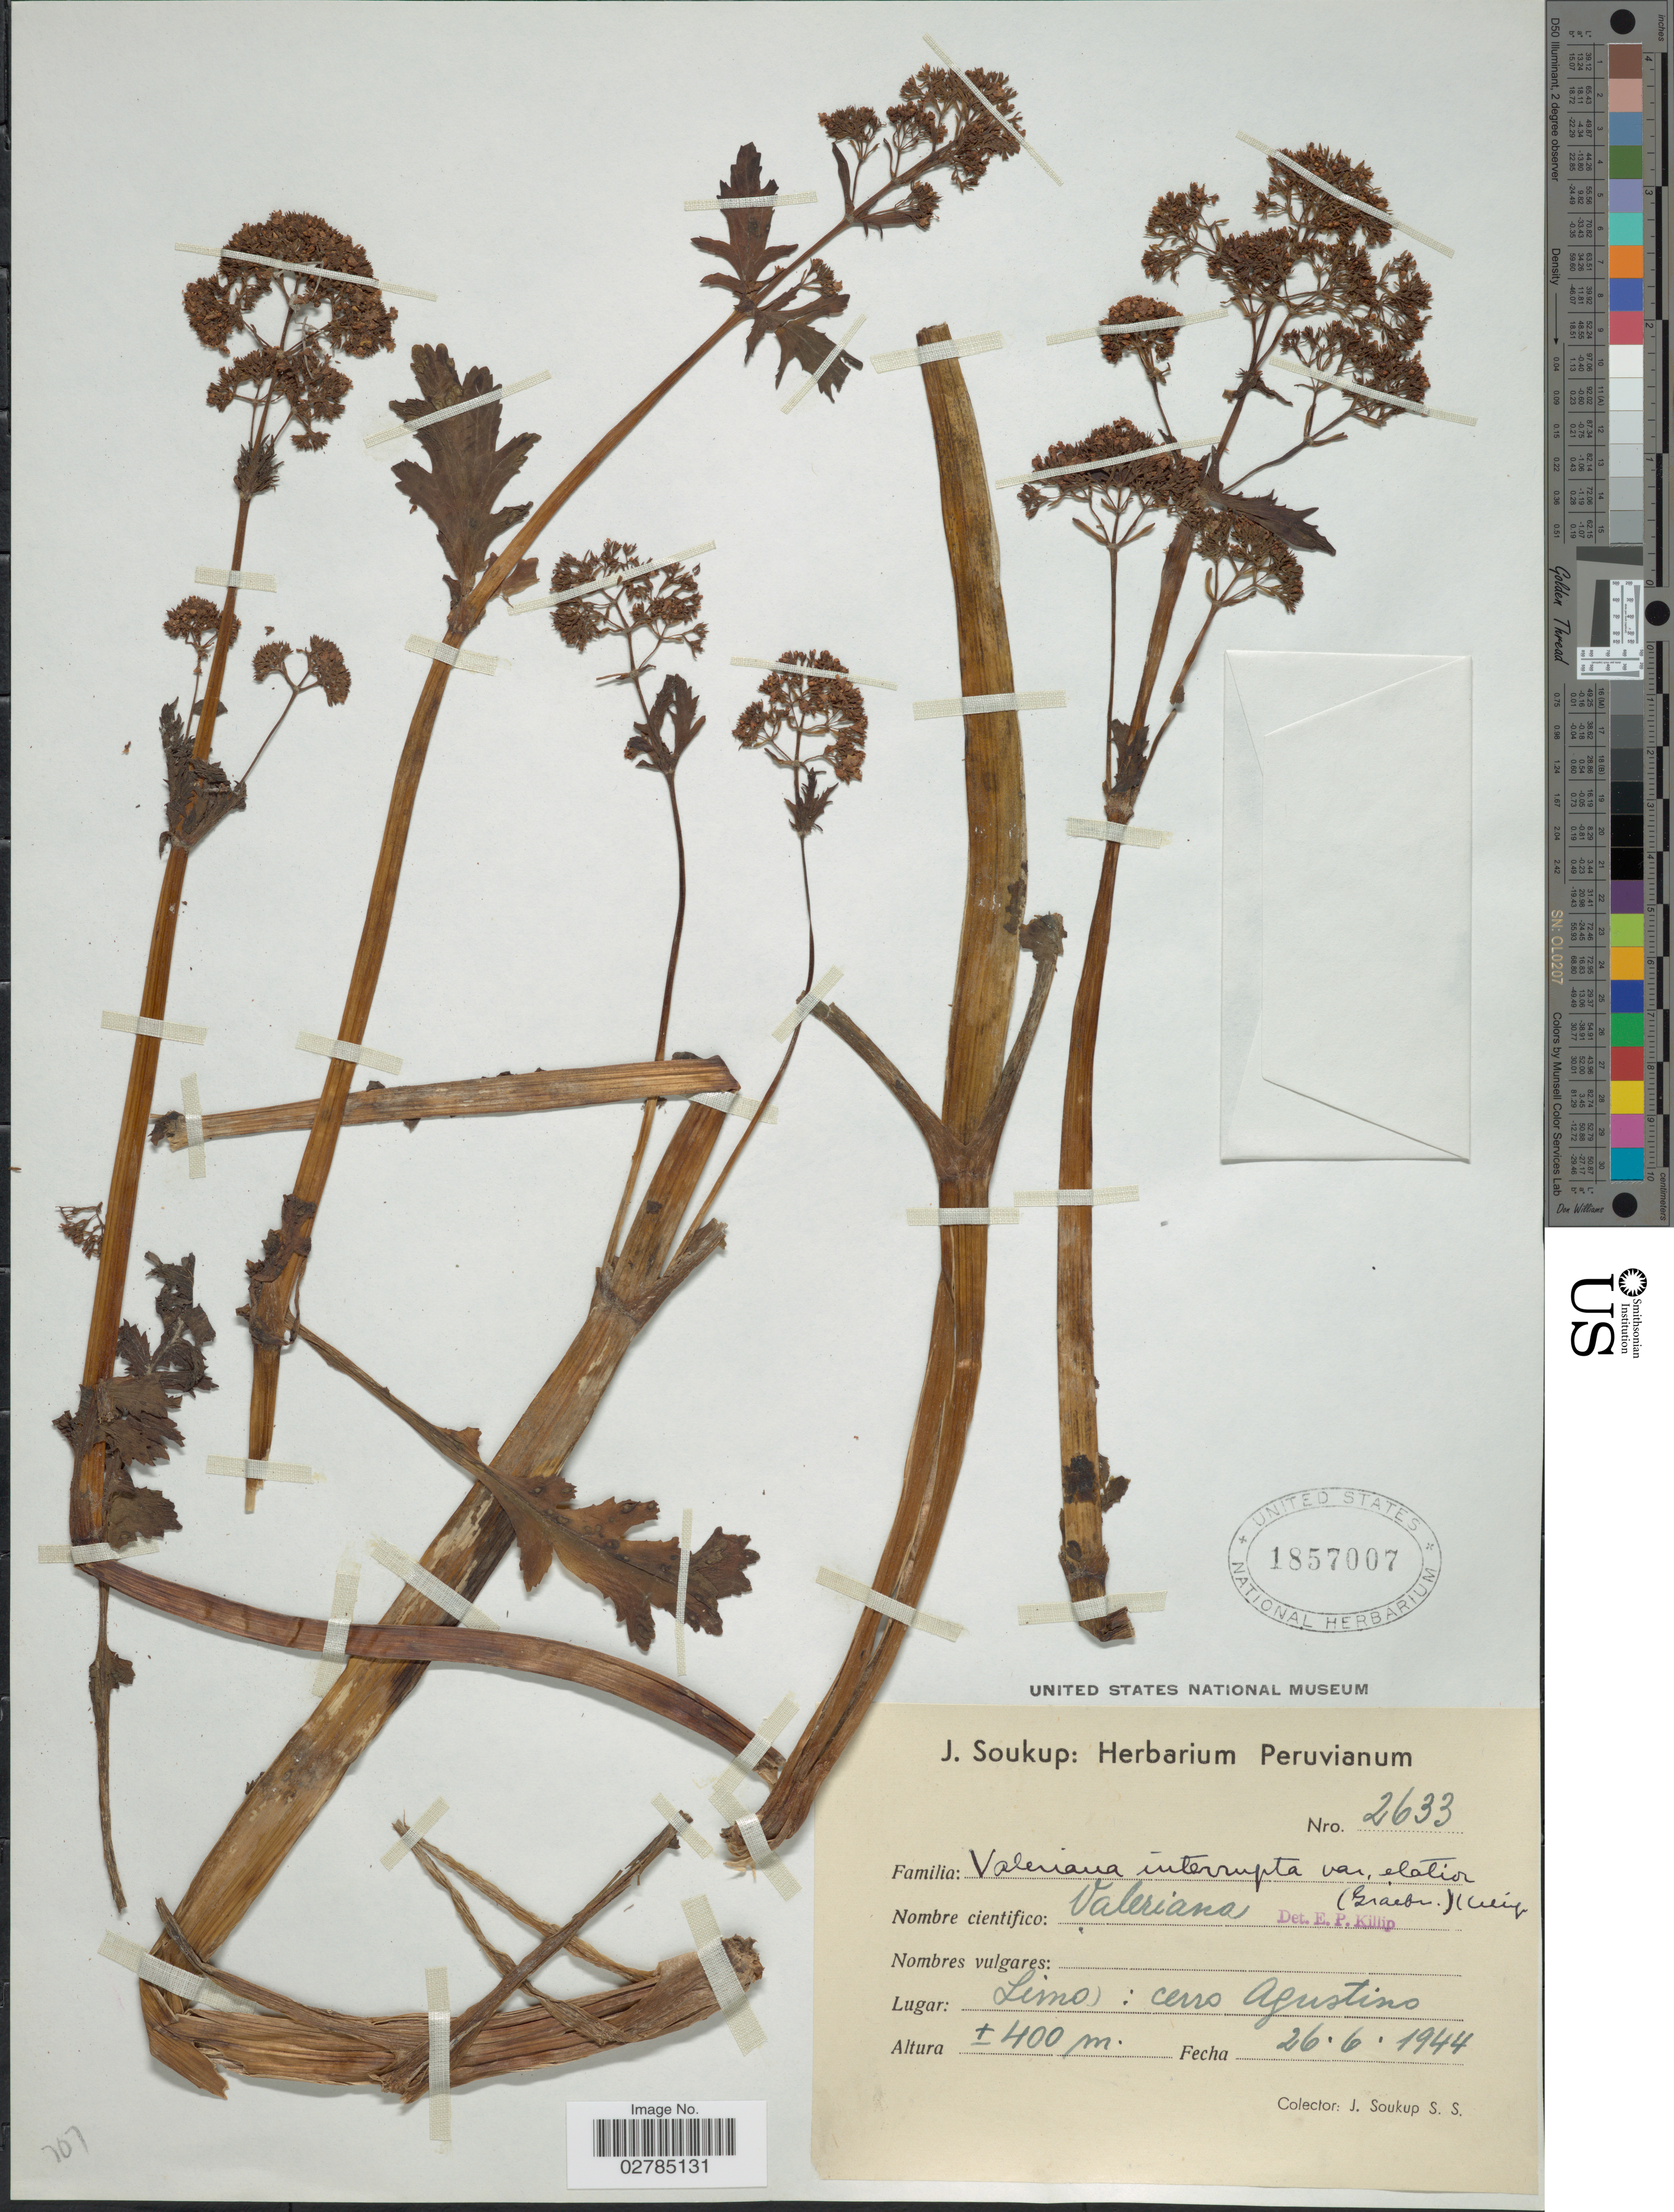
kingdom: Plantae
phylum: Tracheophyta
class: Magnoliopsida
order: Dipsacales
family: Caprifoliaceae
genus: Valeriana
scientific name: Valeriana pinnatifida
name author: Ruiz & Pav.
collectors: J. Soukup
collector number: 2633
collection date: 1944-06-26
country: Peru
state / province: Lima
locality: Cerro Agustino.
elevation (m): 400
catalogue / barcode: US 1857007